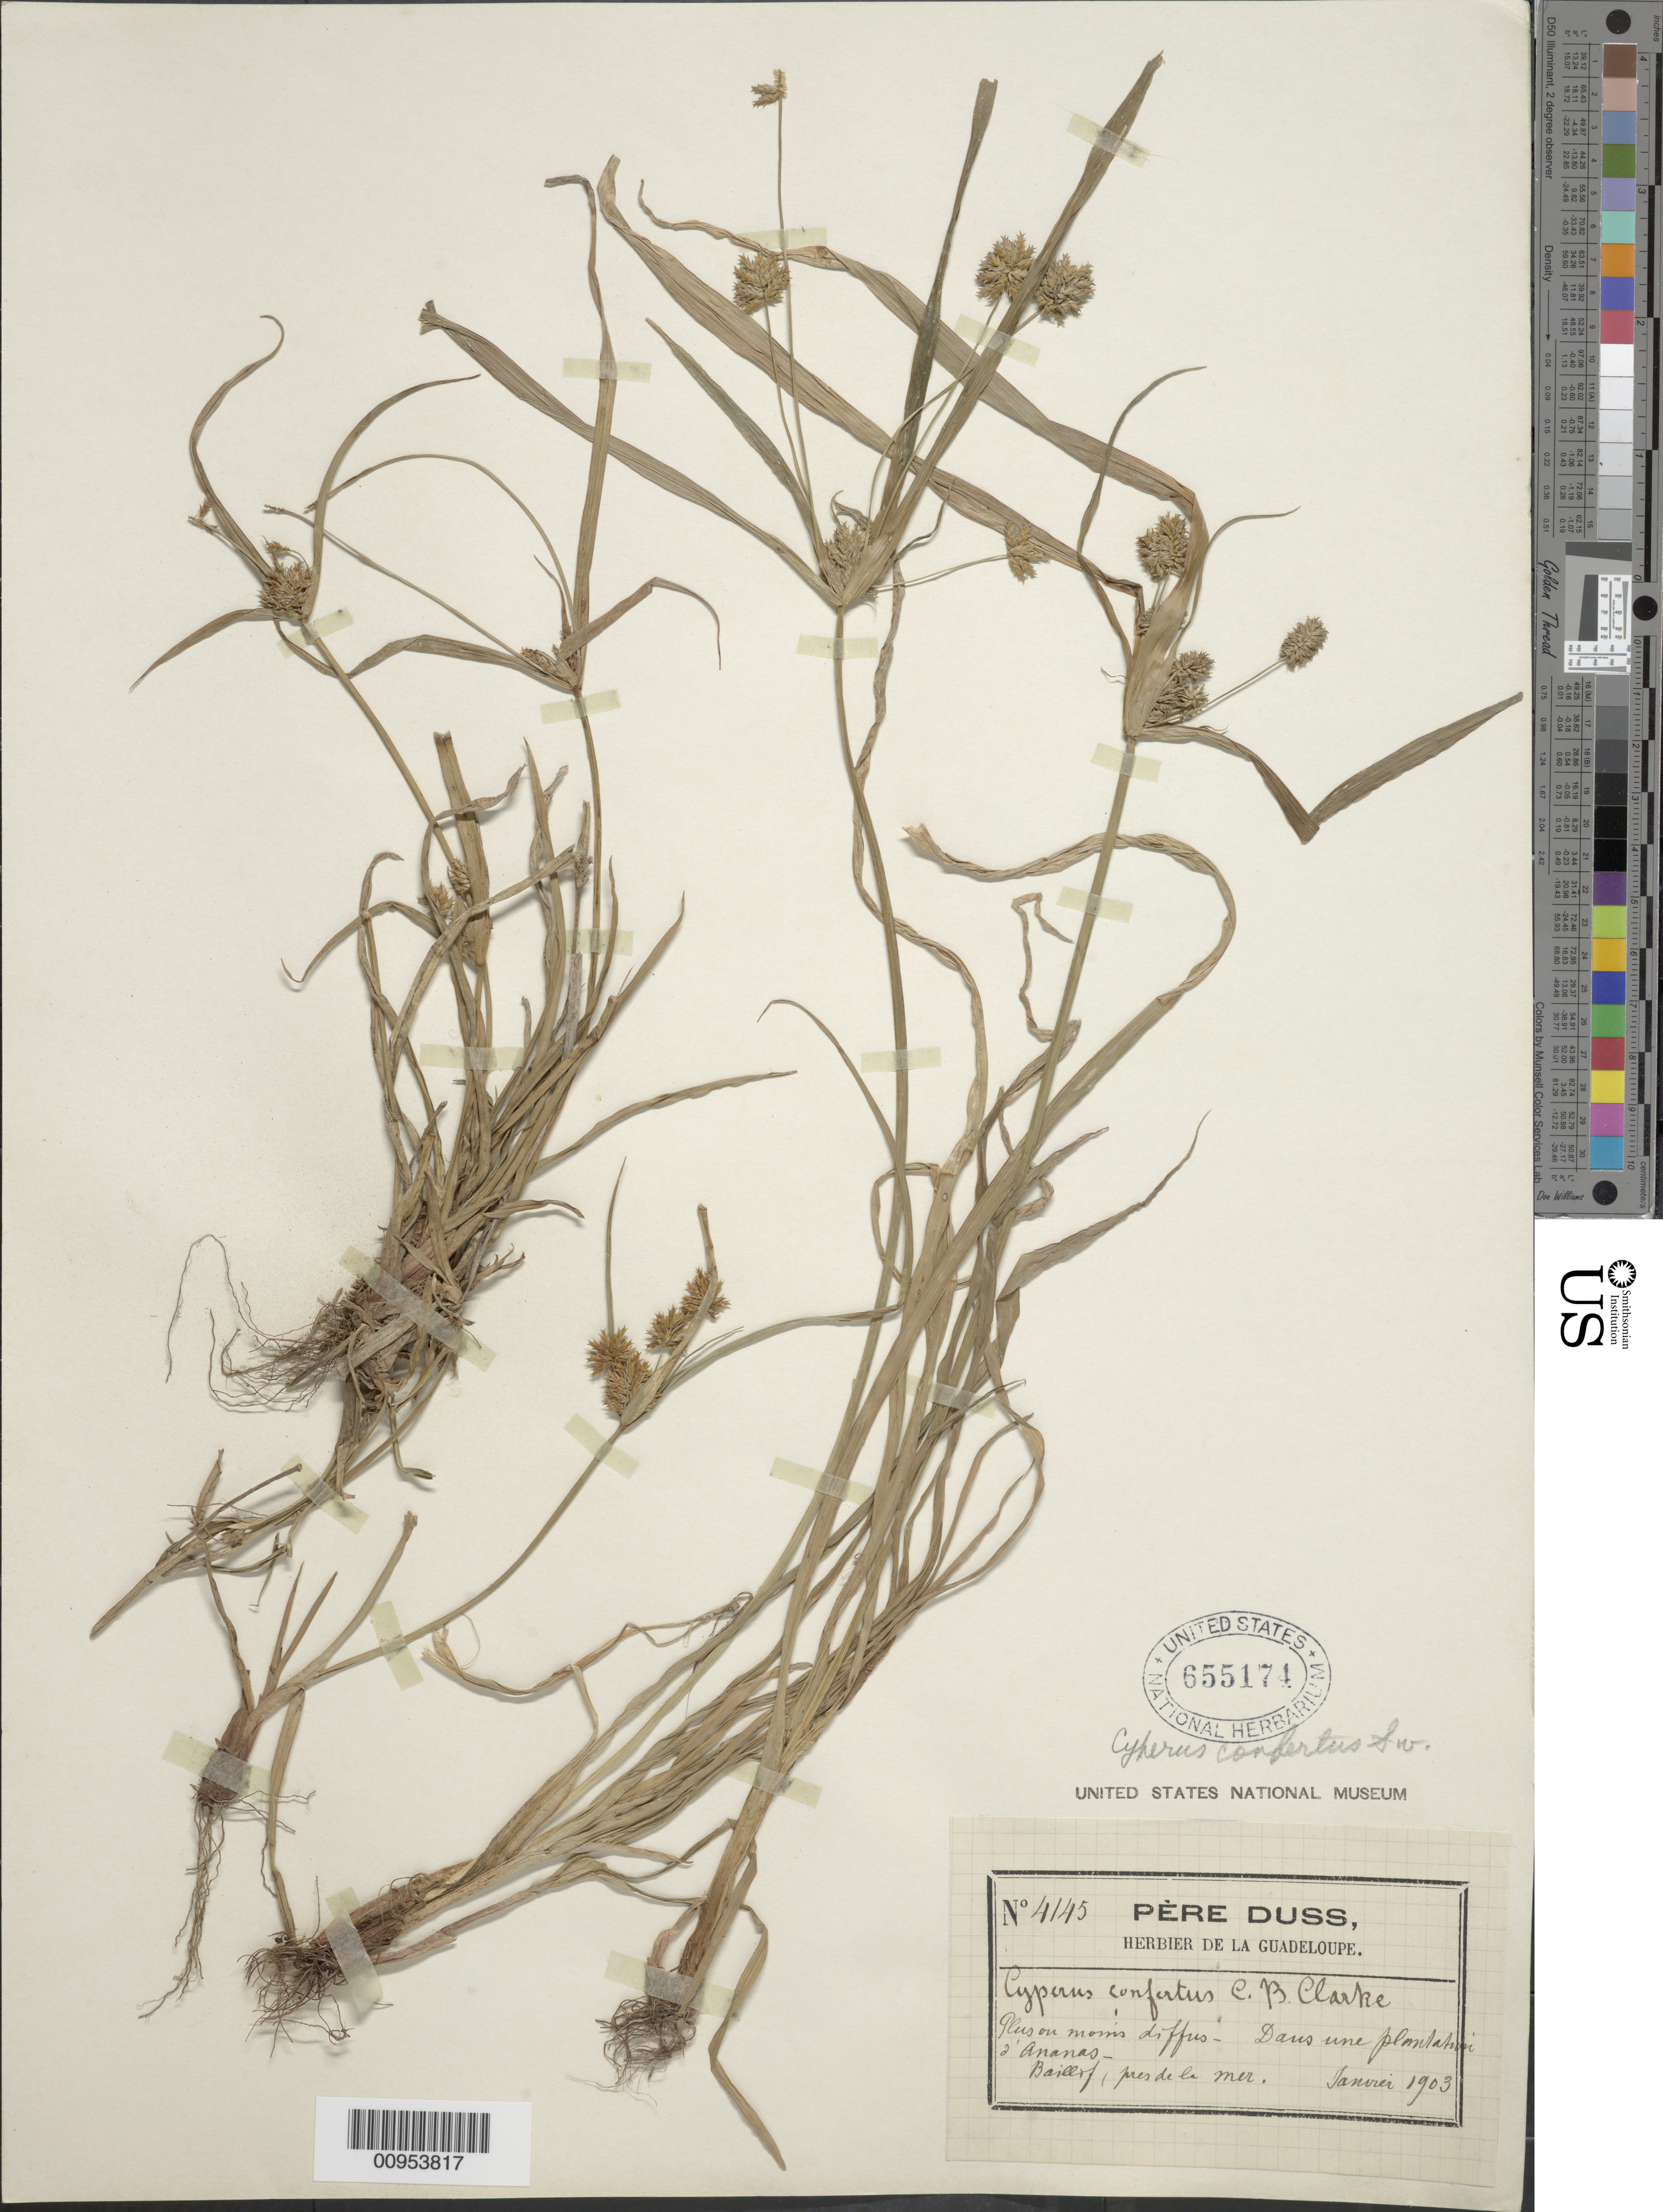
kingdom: Plantae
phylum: Tracheophyta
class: Liliopsida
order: Poales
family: Cyperaceae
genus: Cyperus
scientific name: Cyperus confertus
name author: Sw.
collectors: Père Duss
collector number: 4145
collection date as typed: Jan 1903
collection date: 1903-01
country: Guadeloupe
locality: Dans un plantation d' Ananas, Baillif (pres de la mer)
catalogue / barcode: US 655174